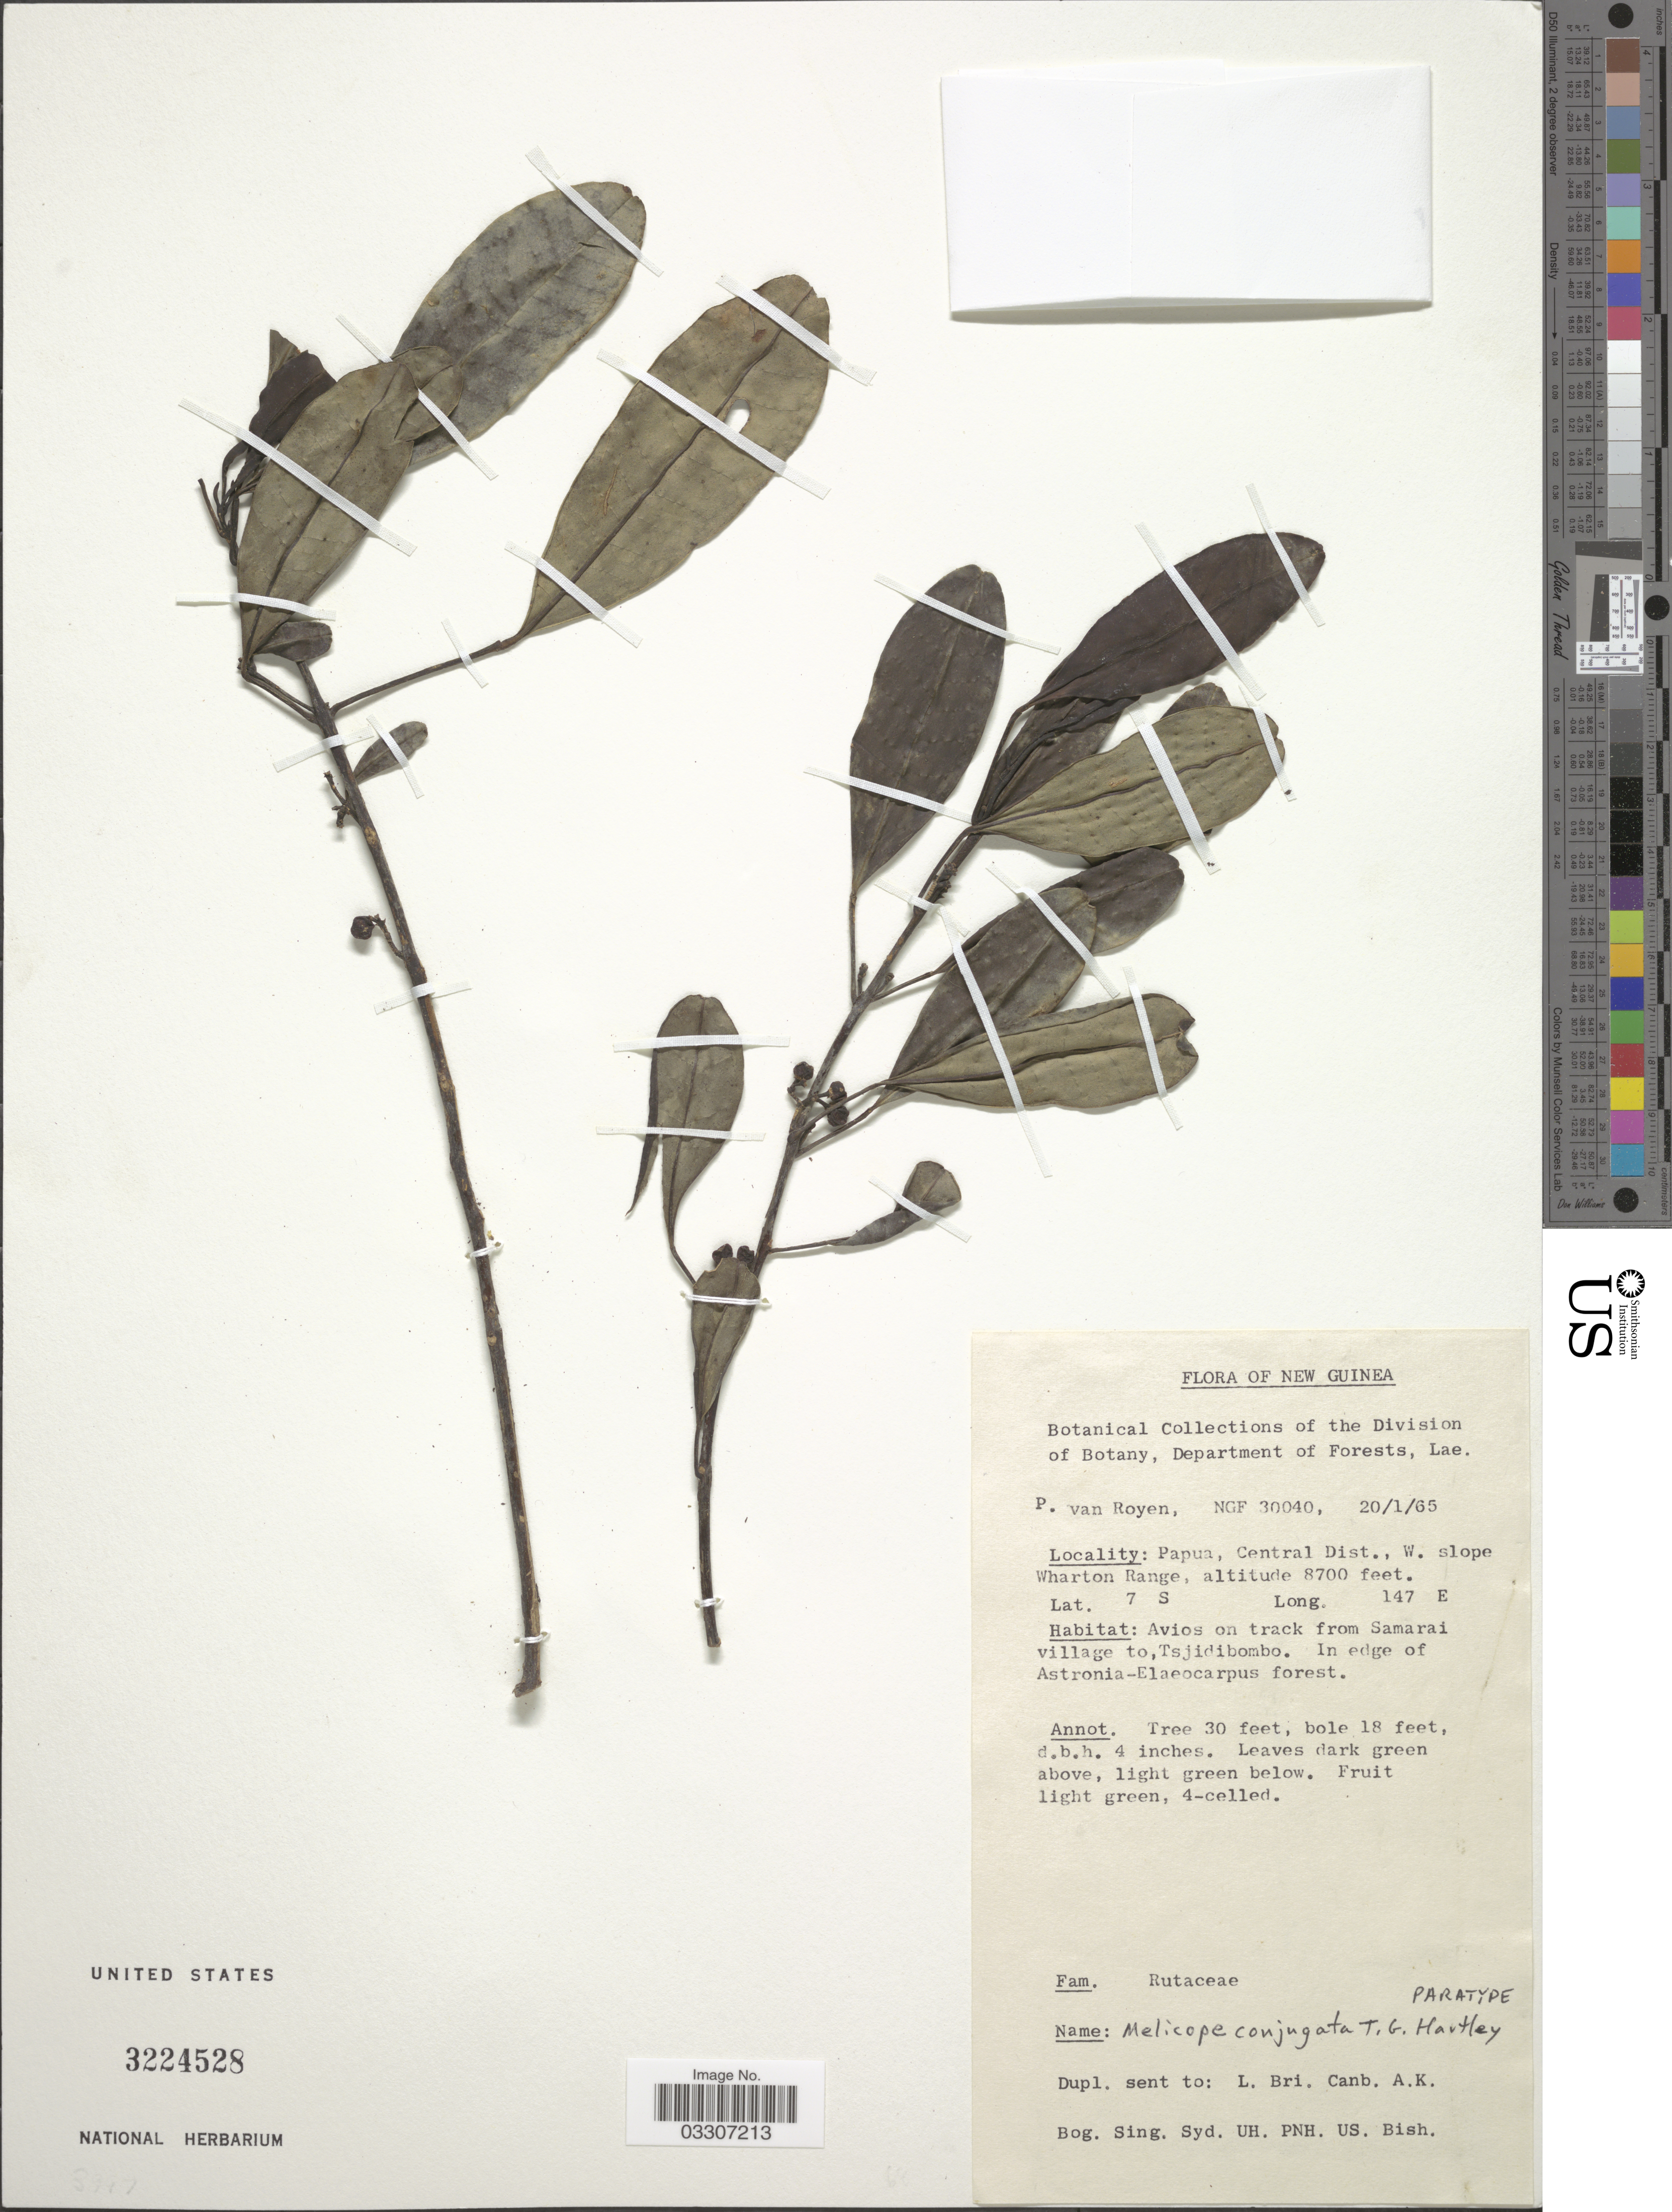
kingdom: Plantae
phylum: Tracheophyta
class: Magnoliopsida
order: Sapindales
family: Rutaceae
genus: Melicope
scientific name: Melicope conjugata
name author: T.G. Hartley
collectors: P. van Royen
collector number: NGF 30040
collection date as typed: Transcribed d/m/y: 20/1/65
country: Papua New Guinea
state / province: Central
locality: New Guinea. Papua, Central Dist., W. slope Wharton Range. Avios on track from Samarai village to, Tsjidibombo.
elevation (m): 2652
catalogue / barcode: US 3224528